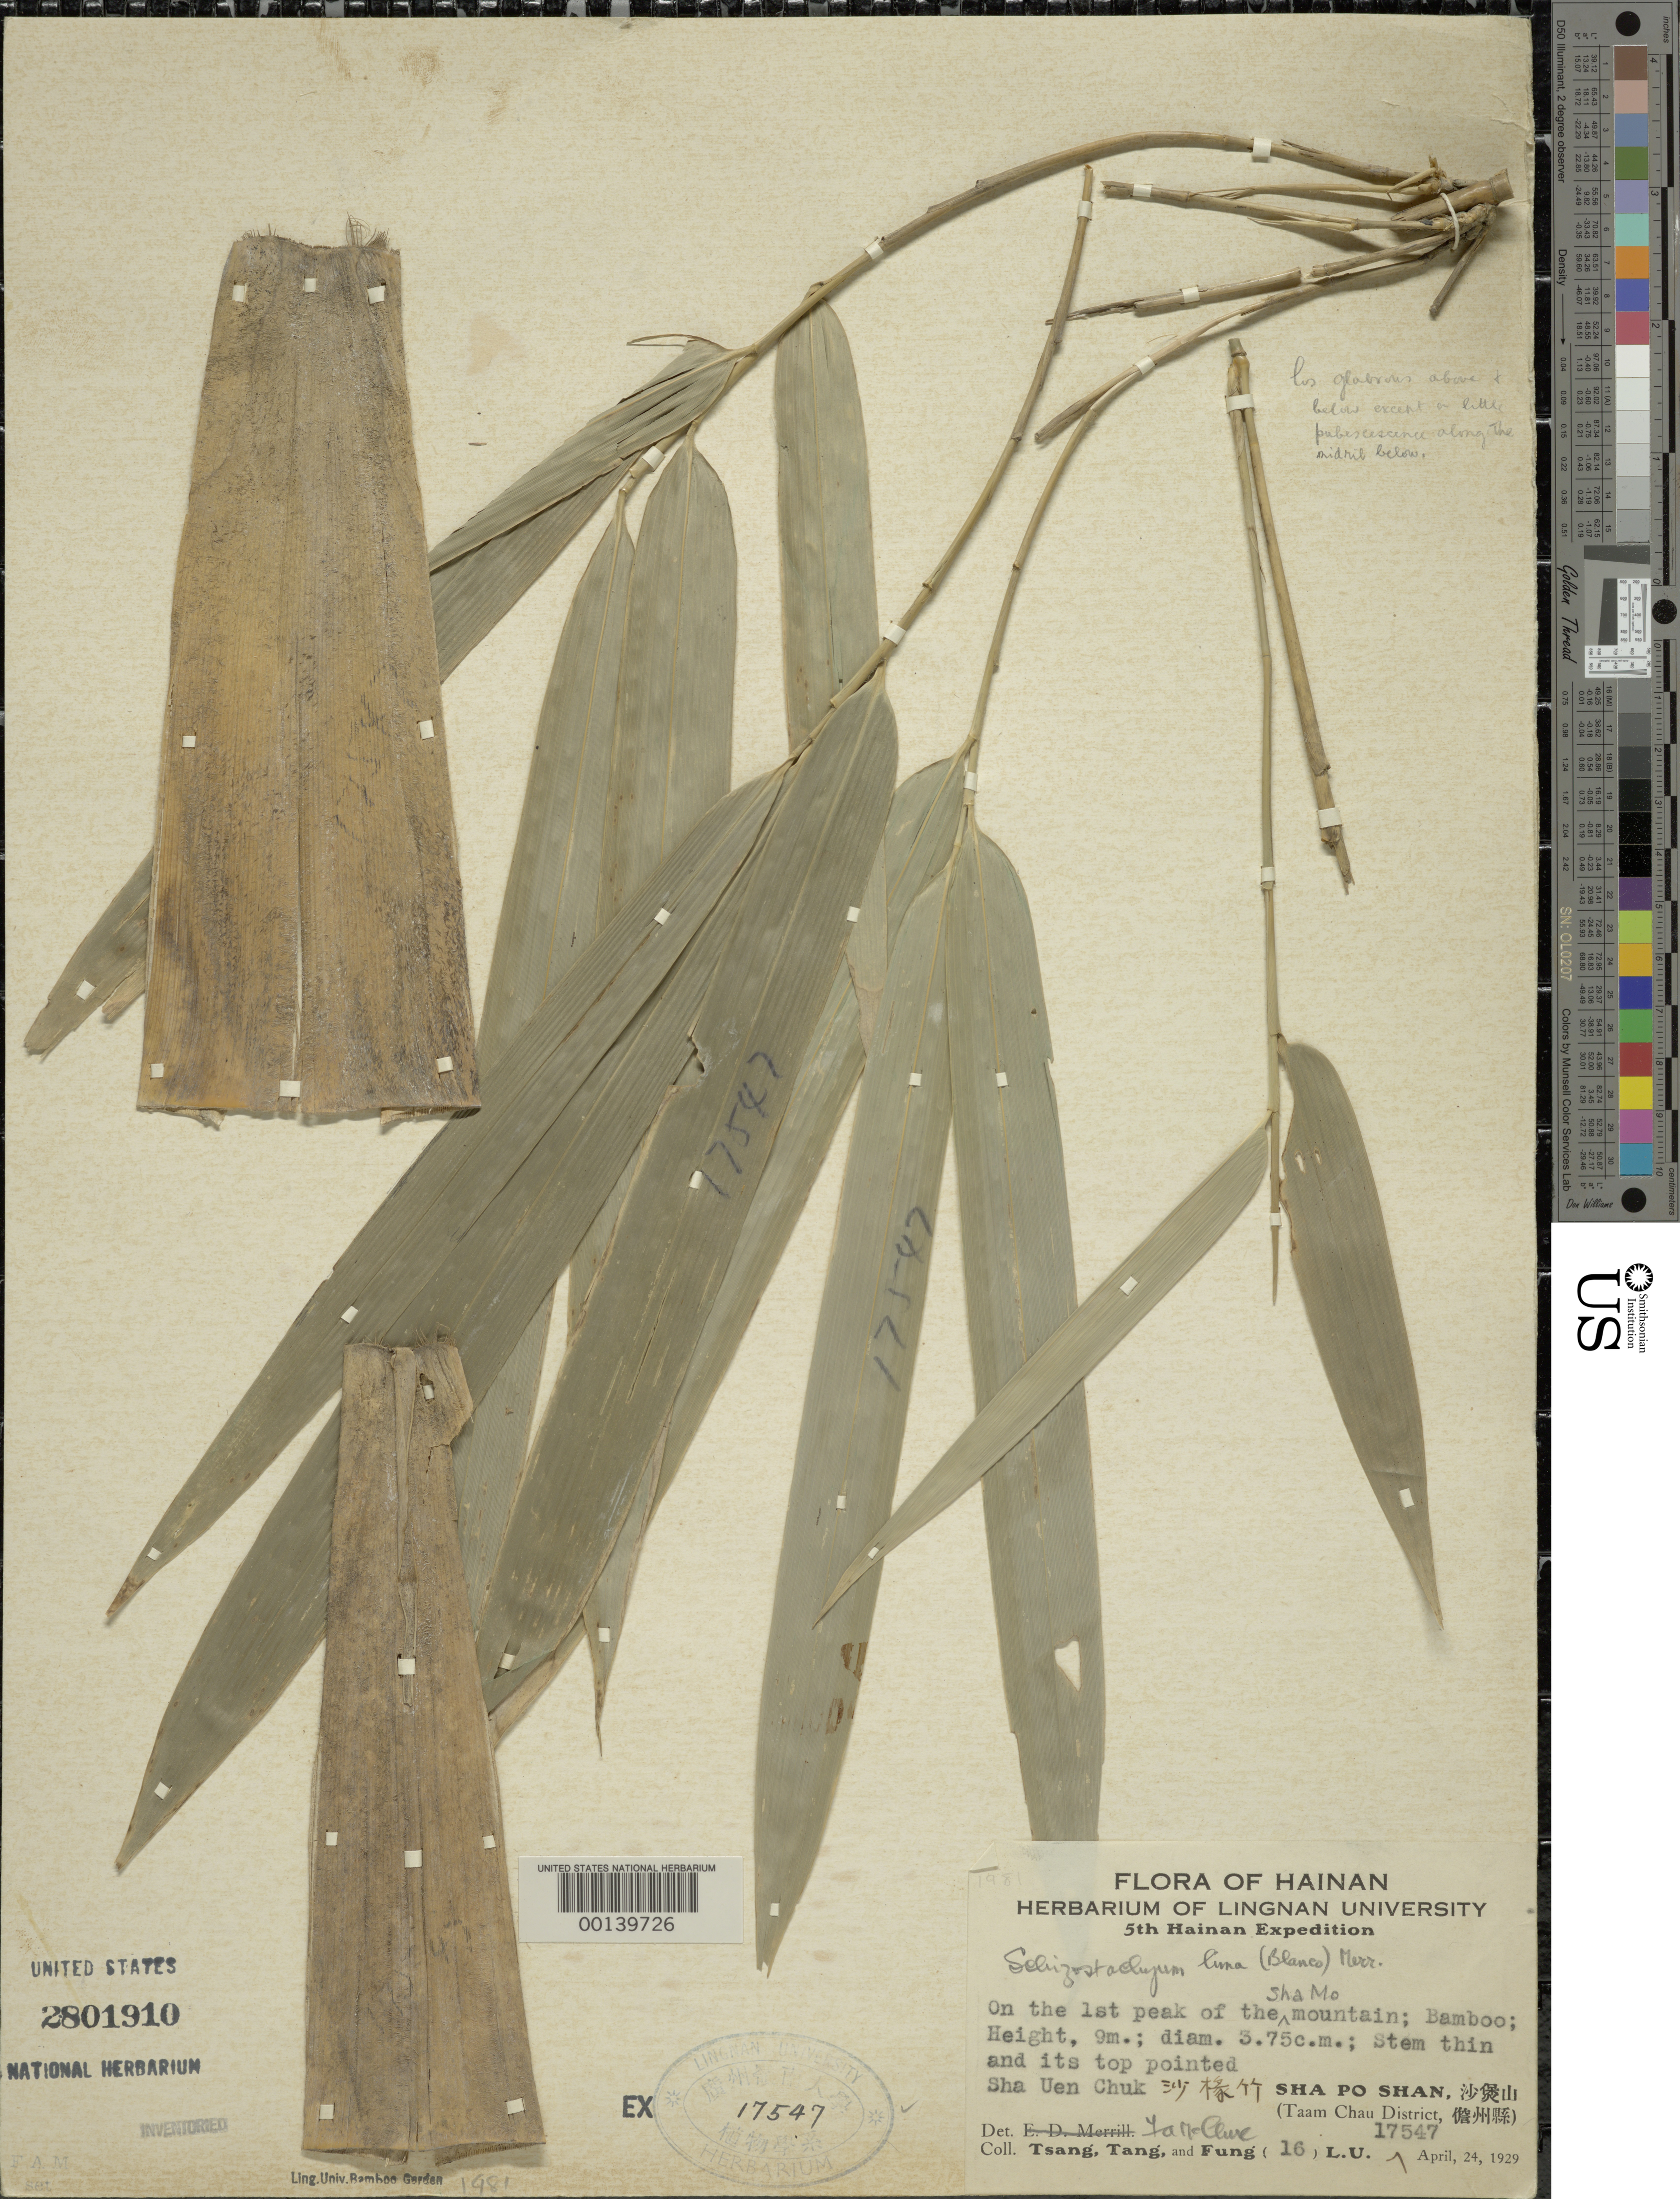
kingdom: Plantae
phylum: Tracheophyta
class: Liliopsida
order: Poales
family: Poaceae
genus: Schizostachyum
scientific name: Schizostachyum lima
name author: (Blanco) Merr.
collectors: -- Tsang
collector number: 16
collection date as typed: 24 Apr 1929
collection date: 1929-04-24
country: China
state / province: Hainan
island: Hainan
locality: Sha po shan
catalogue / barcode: US 2801910